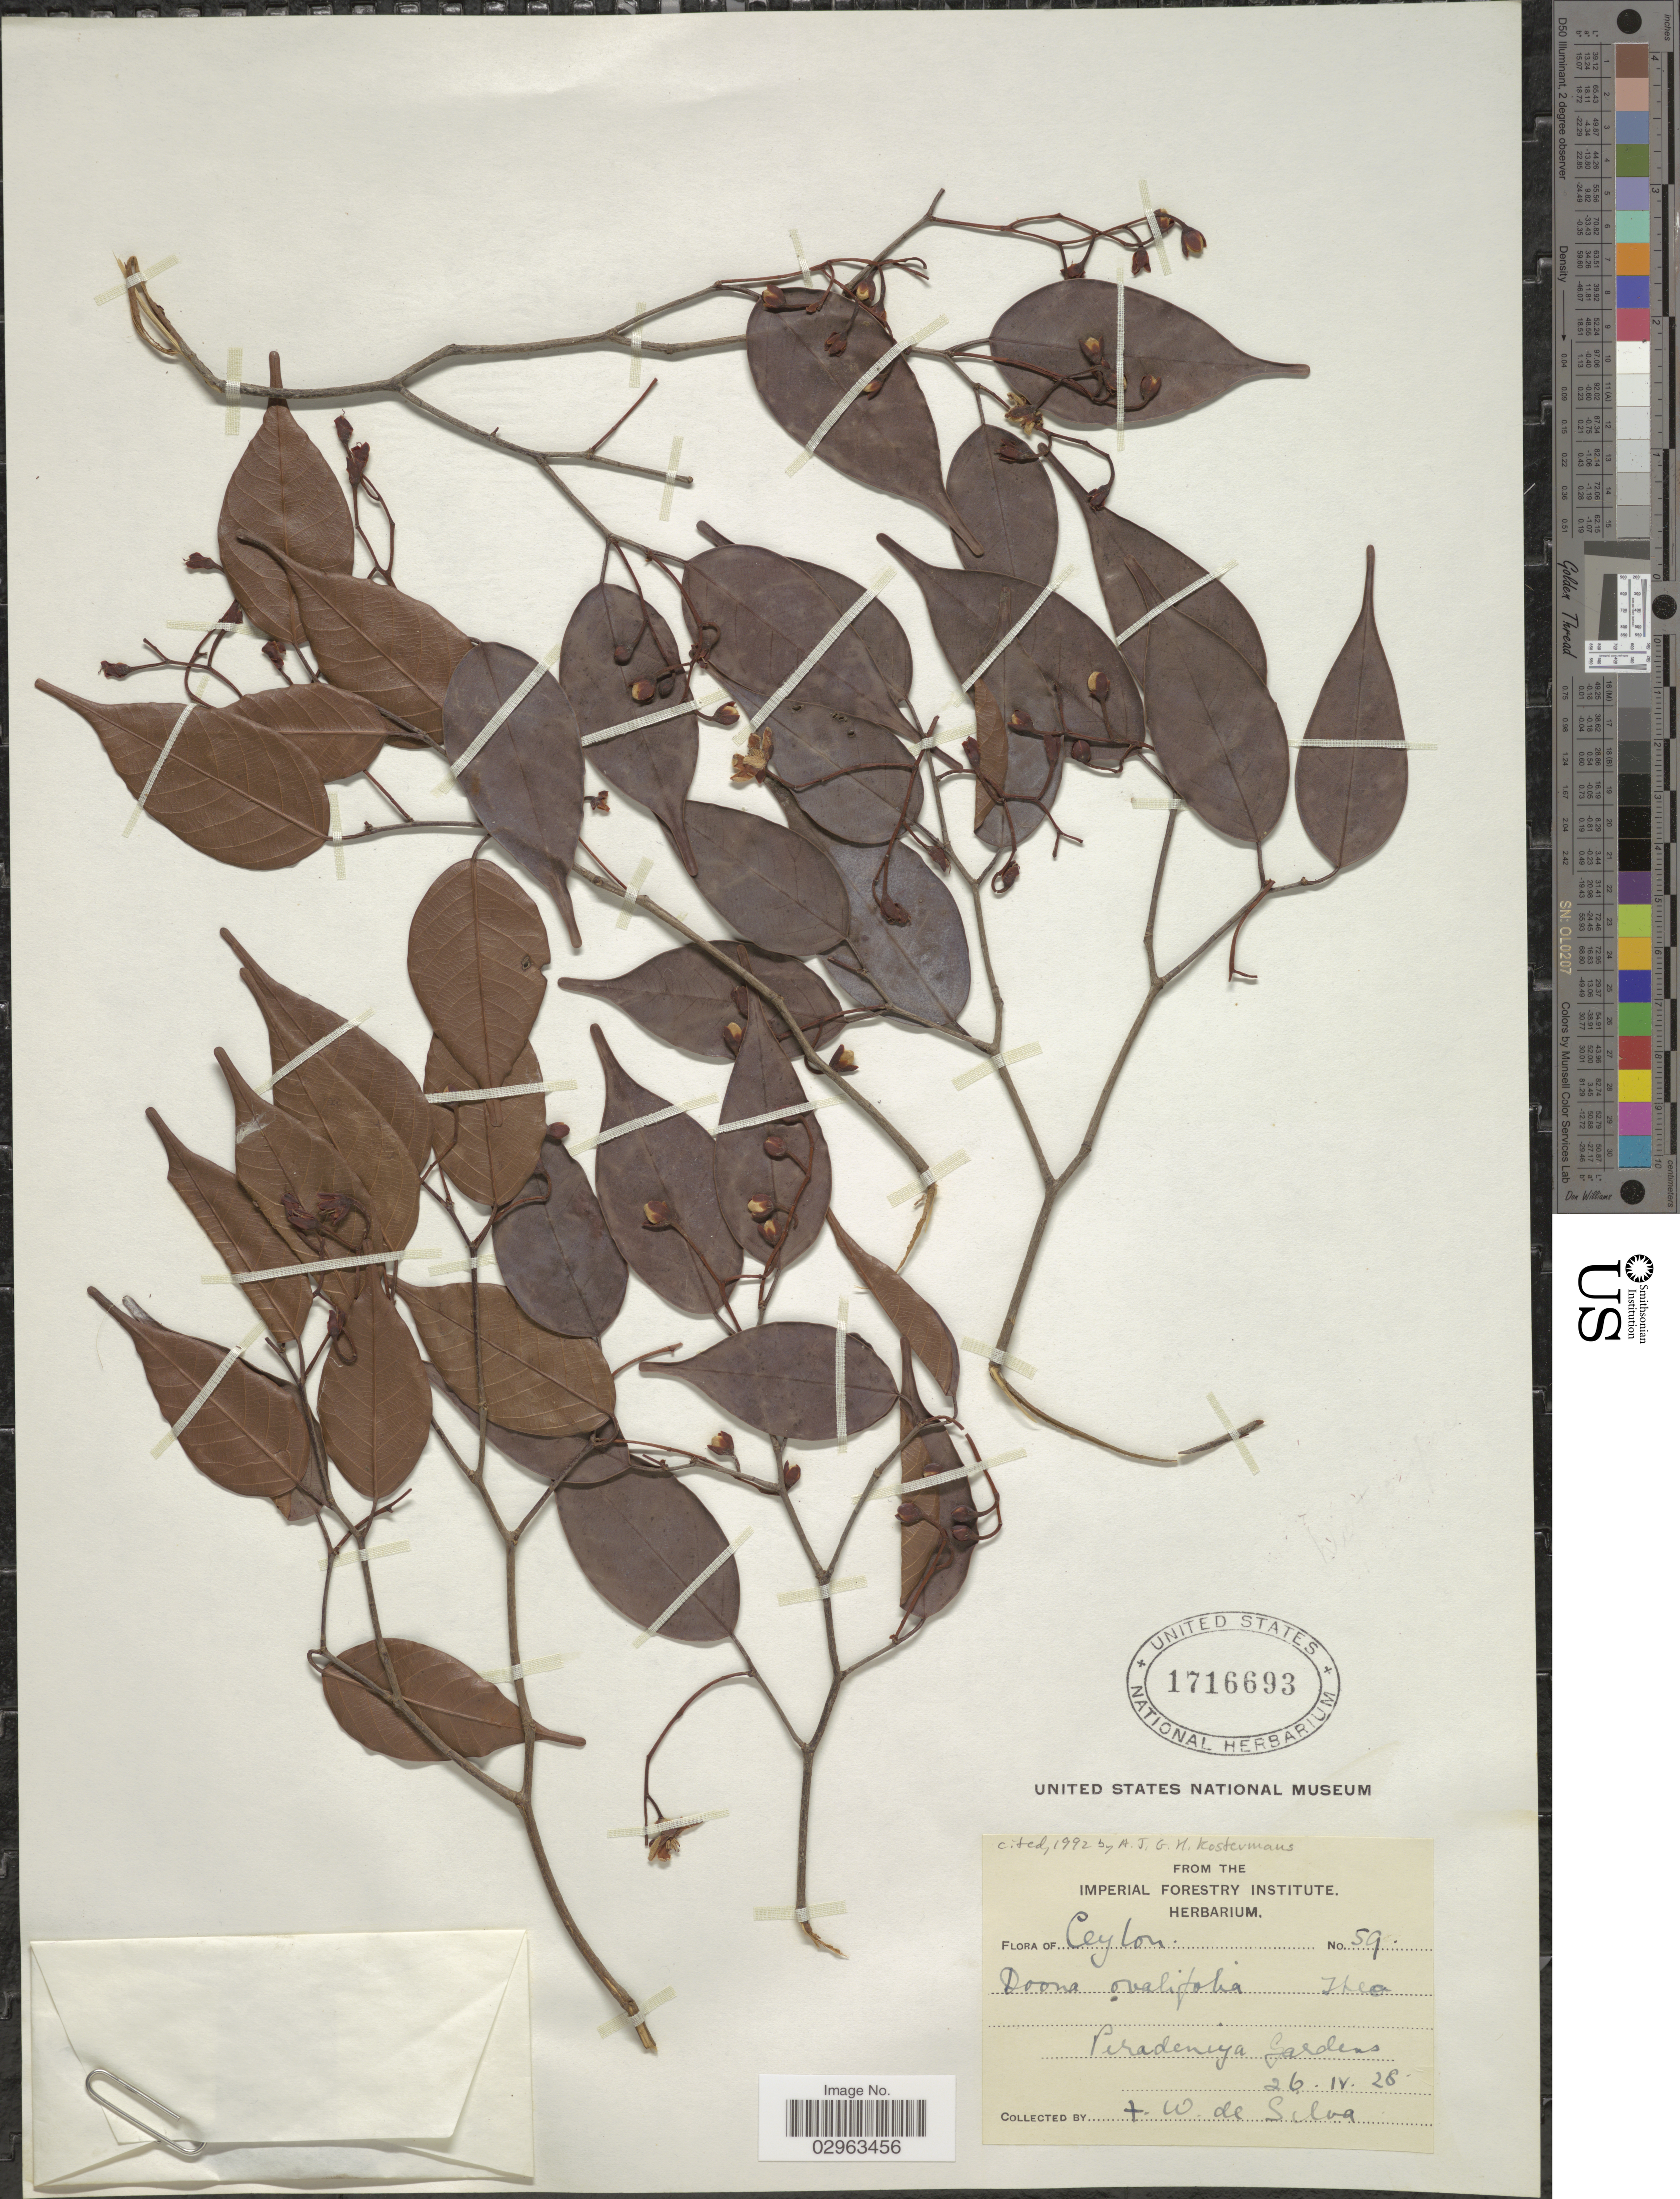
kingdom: Plantae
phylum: Tracheophyta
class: Magnoliopsida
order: Malvales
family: Dipterocarpaceae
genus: Doona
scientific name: Doona ovalifolia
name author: Thwaites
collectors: F. Silva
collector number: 59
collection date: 1928-04-26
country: Sri Lanka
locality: Ceylon. Peradeniya Gardens.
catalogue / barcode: US 1716693